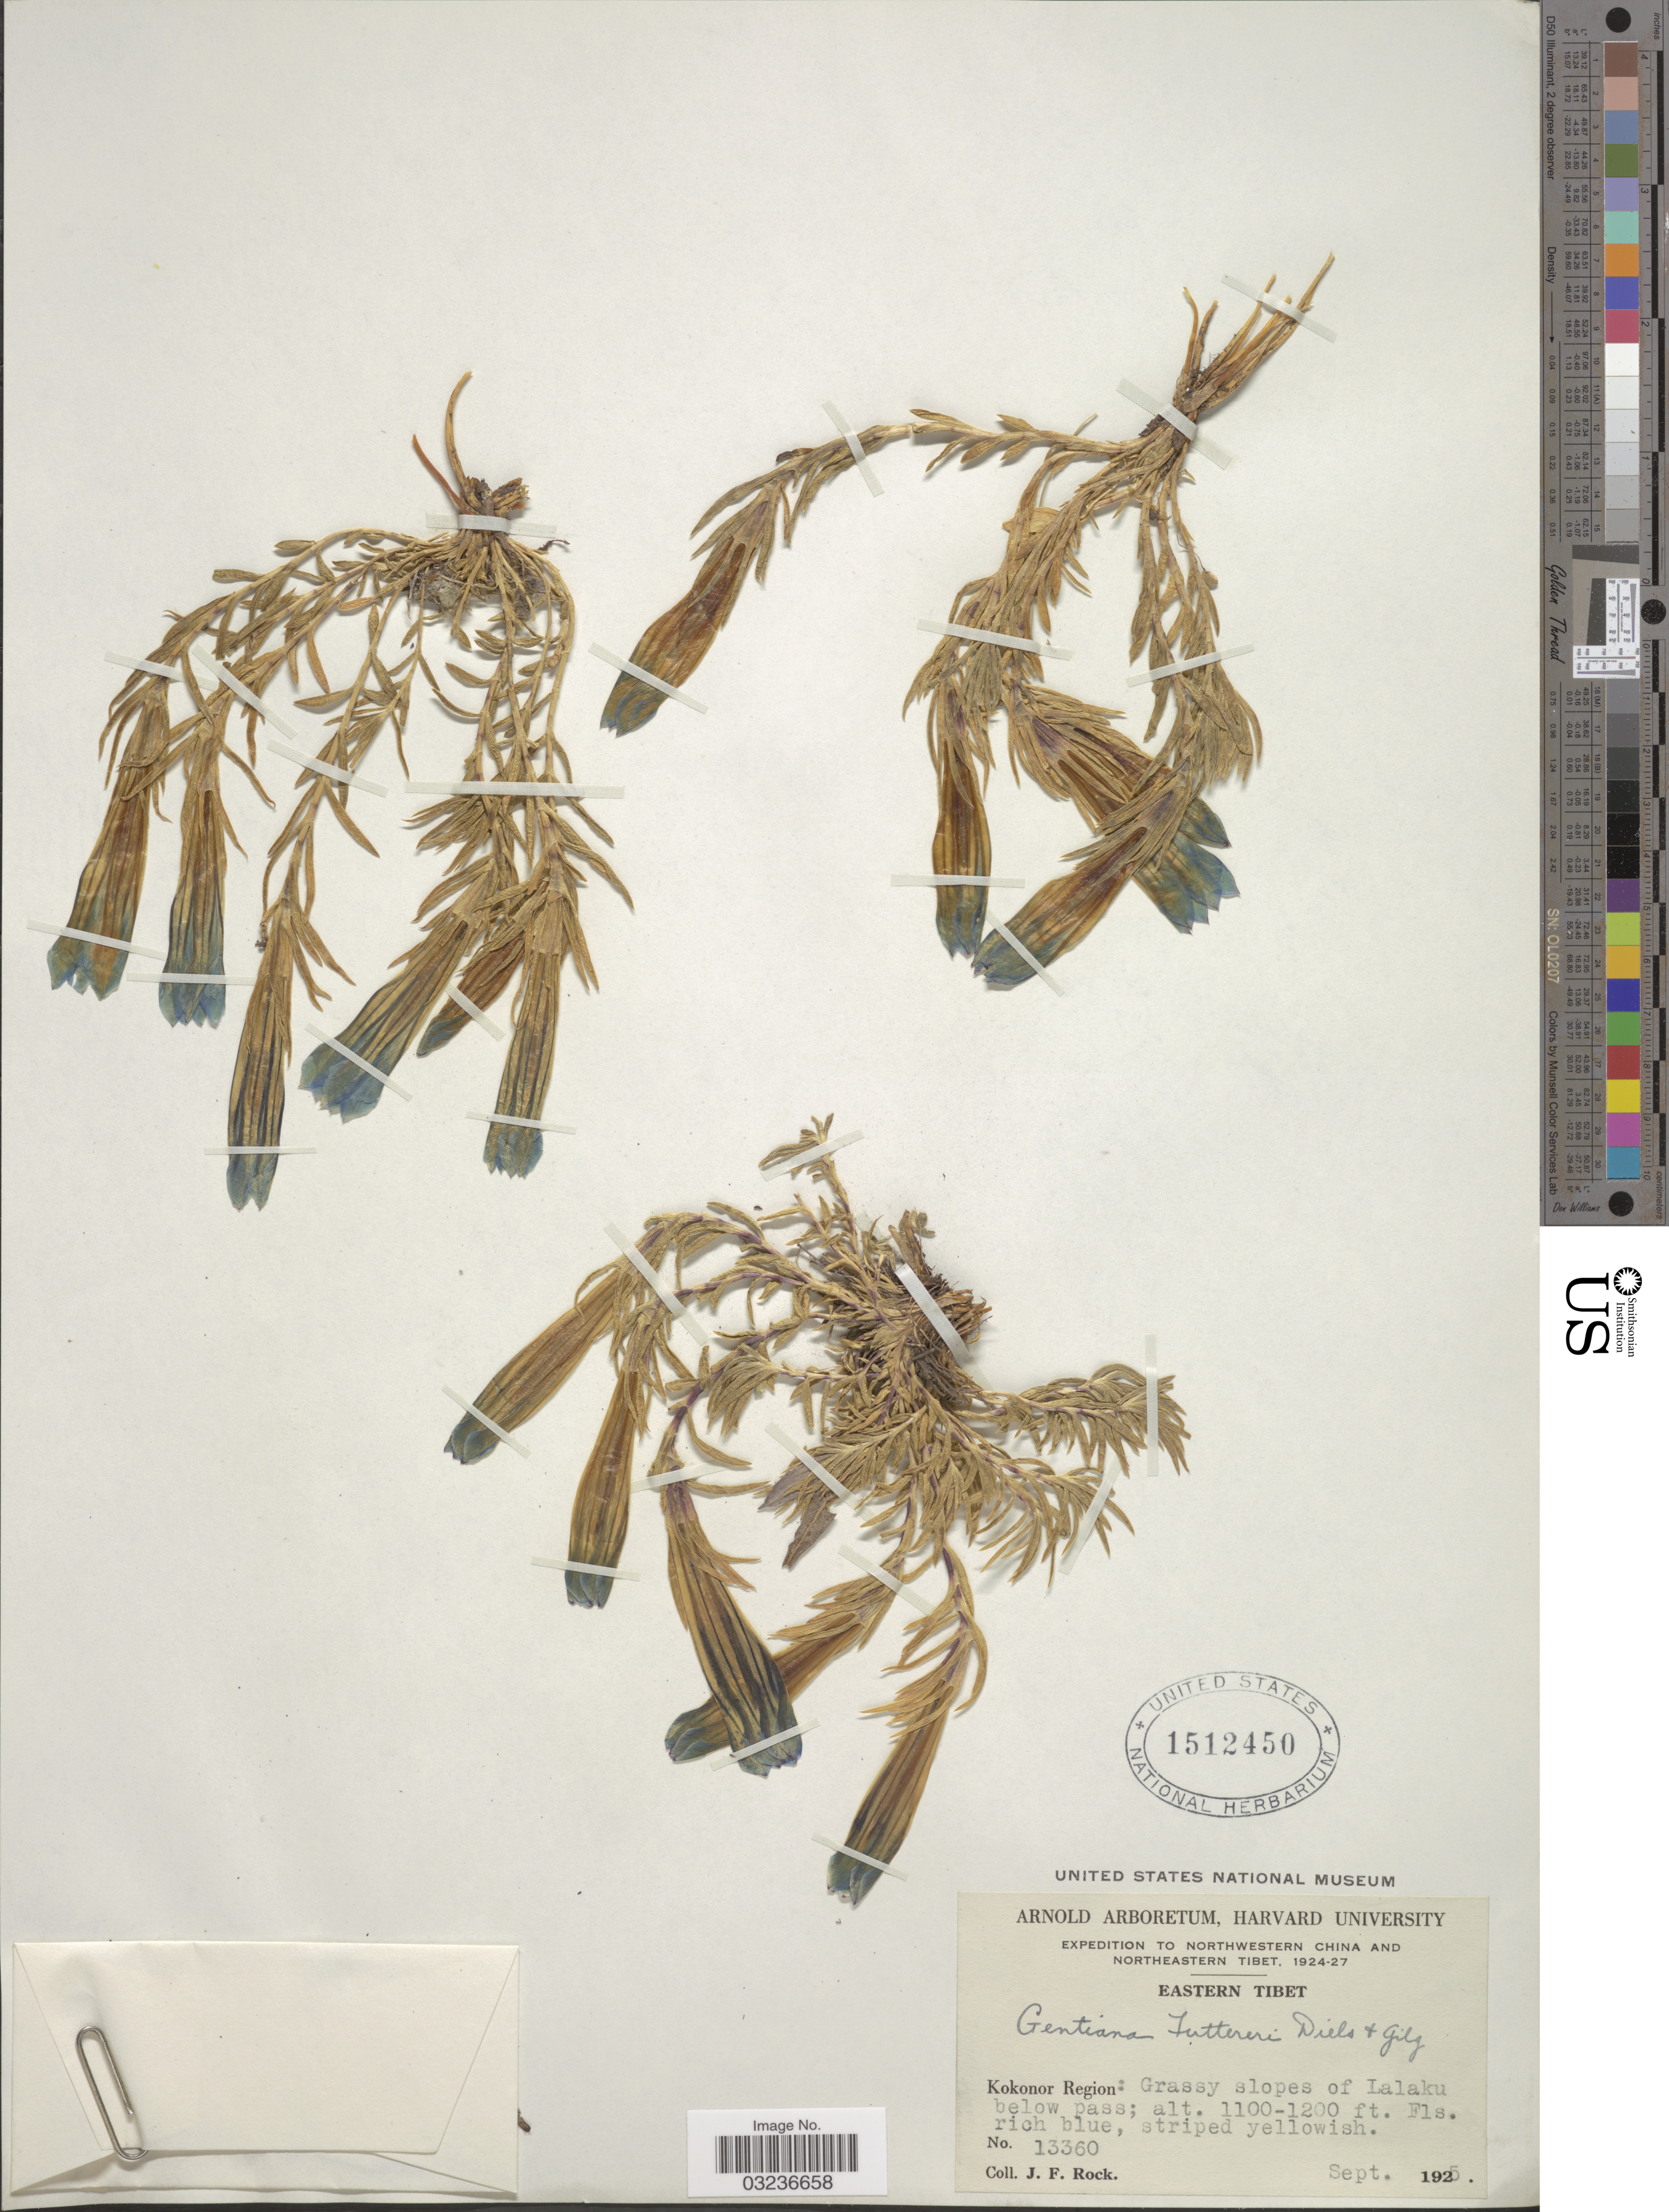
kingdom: Plantae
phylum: Tracheophyta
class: Magnoliopsida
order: Gentianales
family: Gentianaceae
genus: Gentiana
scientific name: Gentiana futtereri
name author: Diels ex Gilg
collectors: J. Rock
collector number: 13360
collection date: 1925-09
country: China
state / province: Xizang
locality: Northwestern China and Northeastern Tibet. Eastern Tibet. Kokonor Region: Grassy slopes of Lalaku below pass.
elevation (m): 335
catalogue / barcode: US 1512450